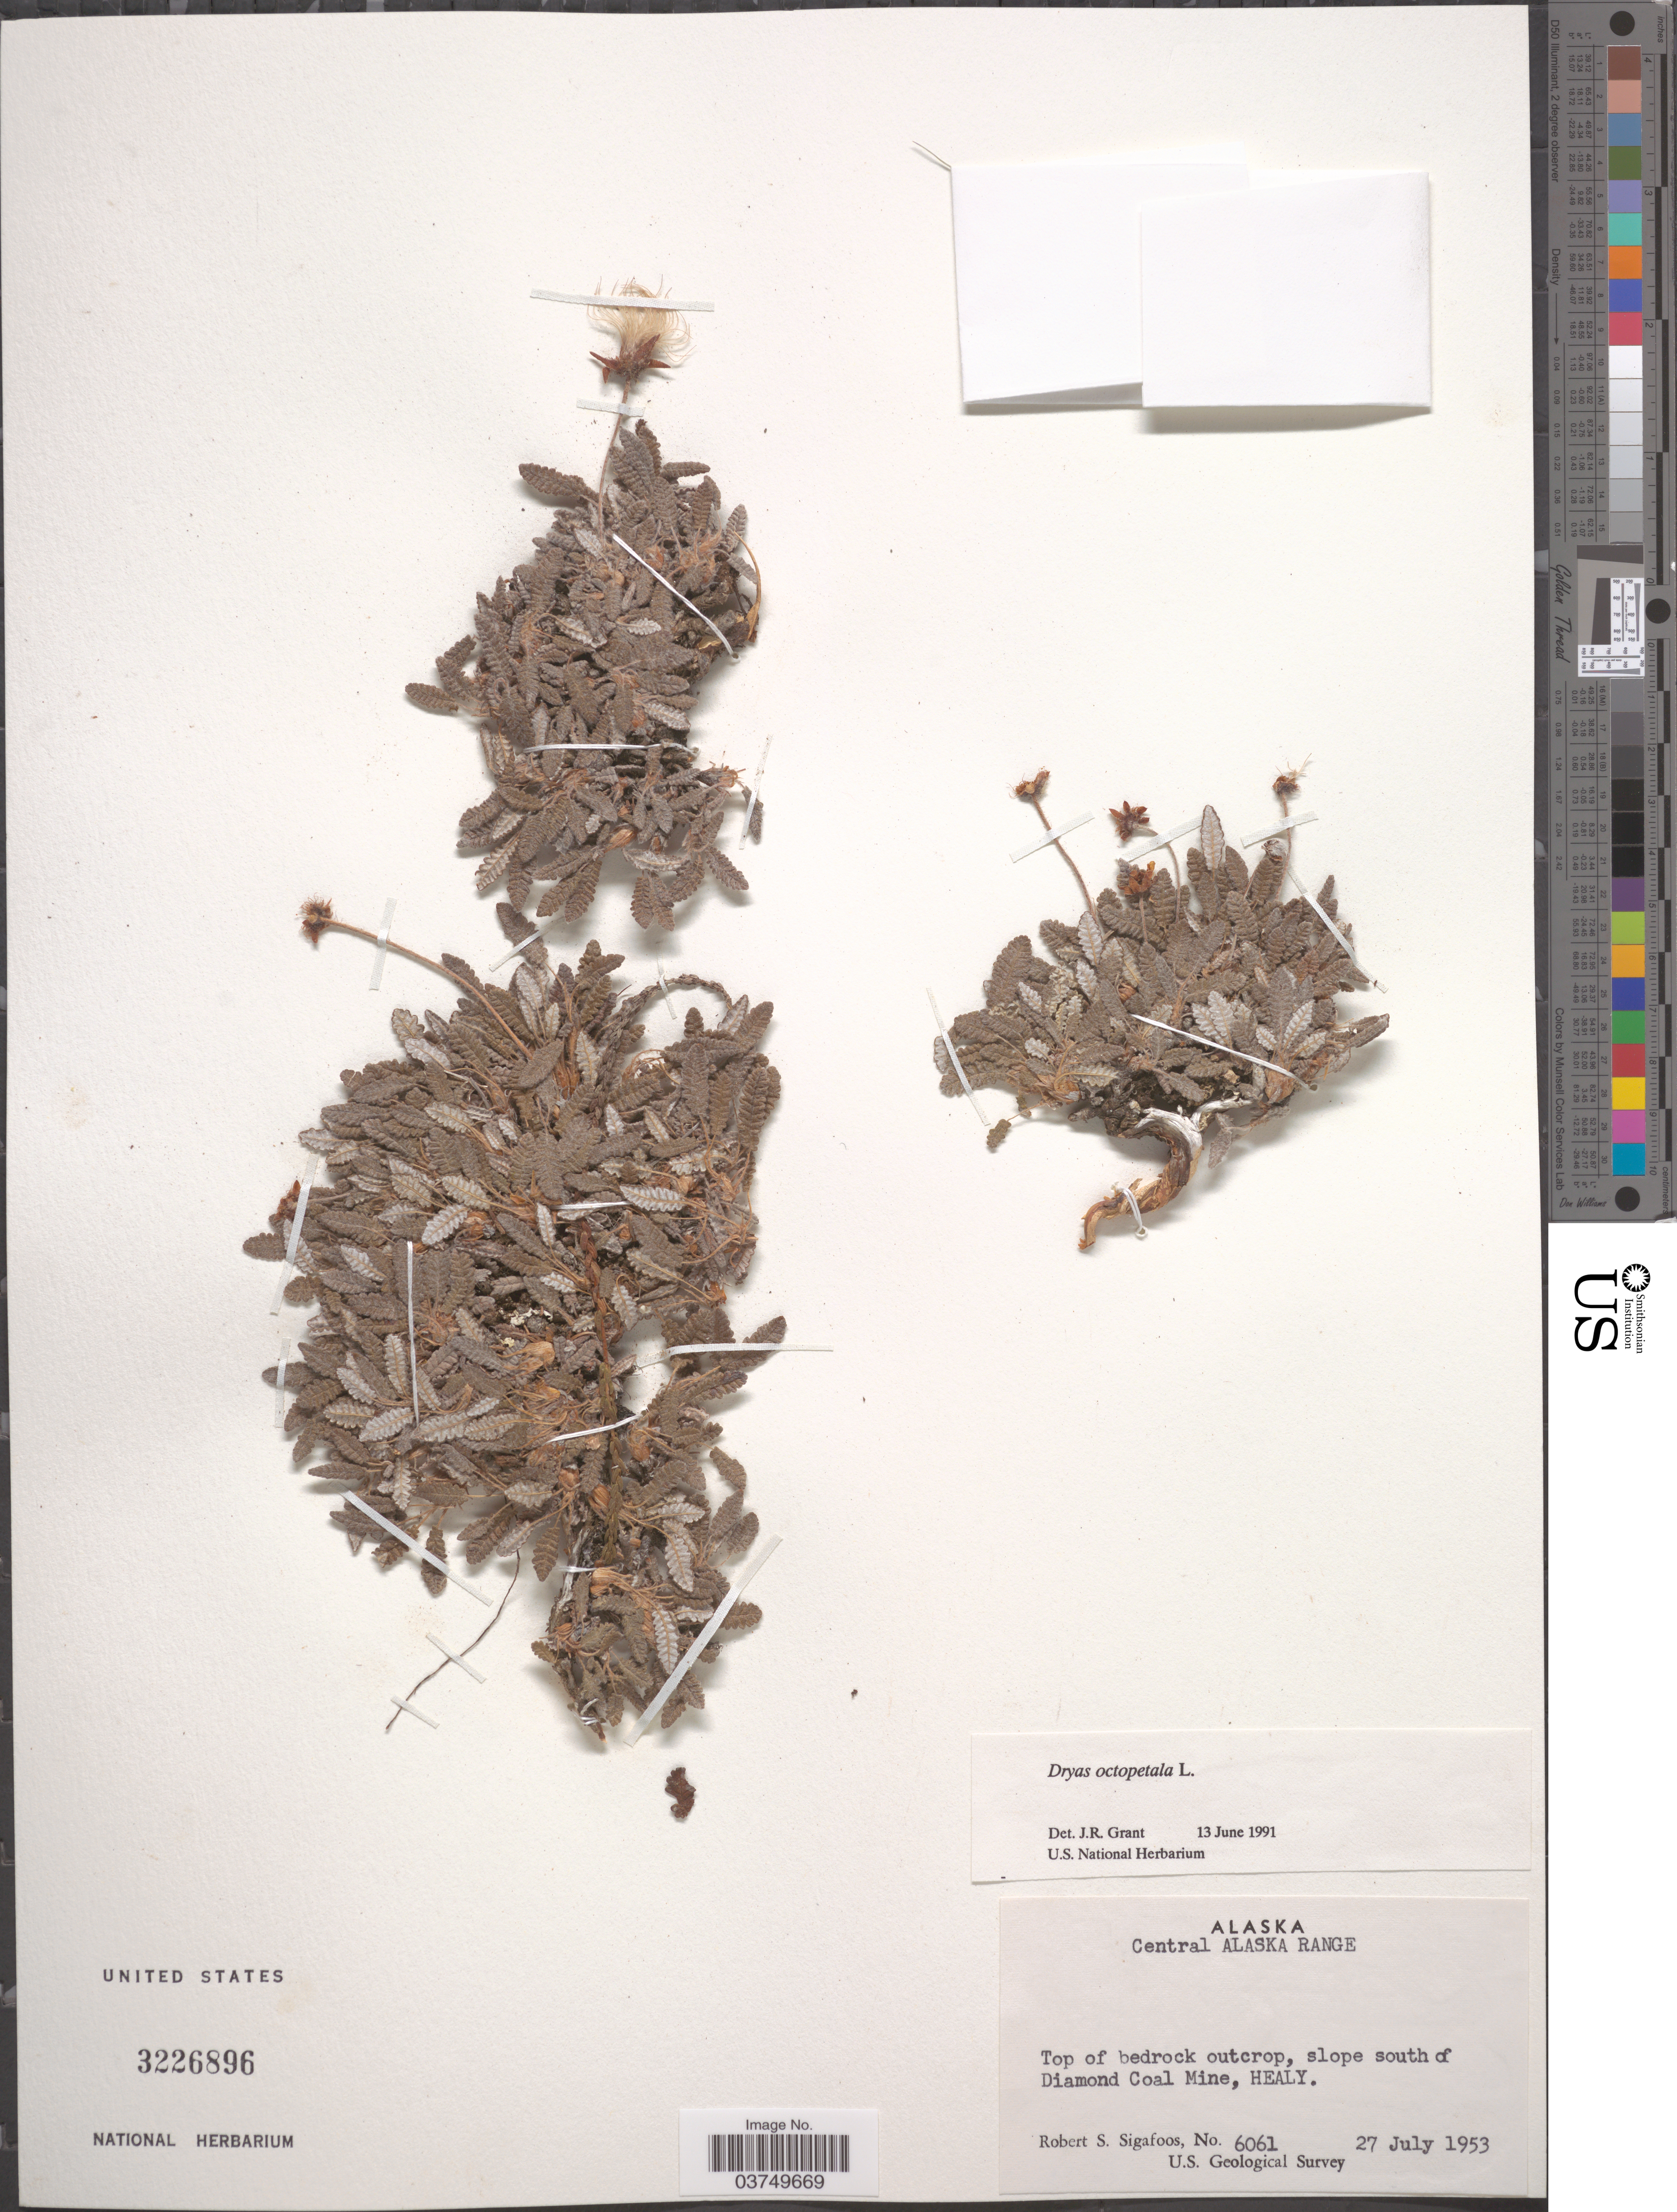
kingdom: Plantae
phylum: Tracheophyta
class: Magnoliopsida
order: Rosales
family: Rosaceae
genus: Dryas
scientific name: Dryas octopetala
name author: L.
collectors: R. Sigafoos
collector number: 6061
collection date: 1953-07-27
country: United States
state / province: Alaska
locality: Central Alaska Range. Top of bedrock outcrop, slope south of Diamond Coal Mine, Healy.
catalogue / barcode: US 3226896